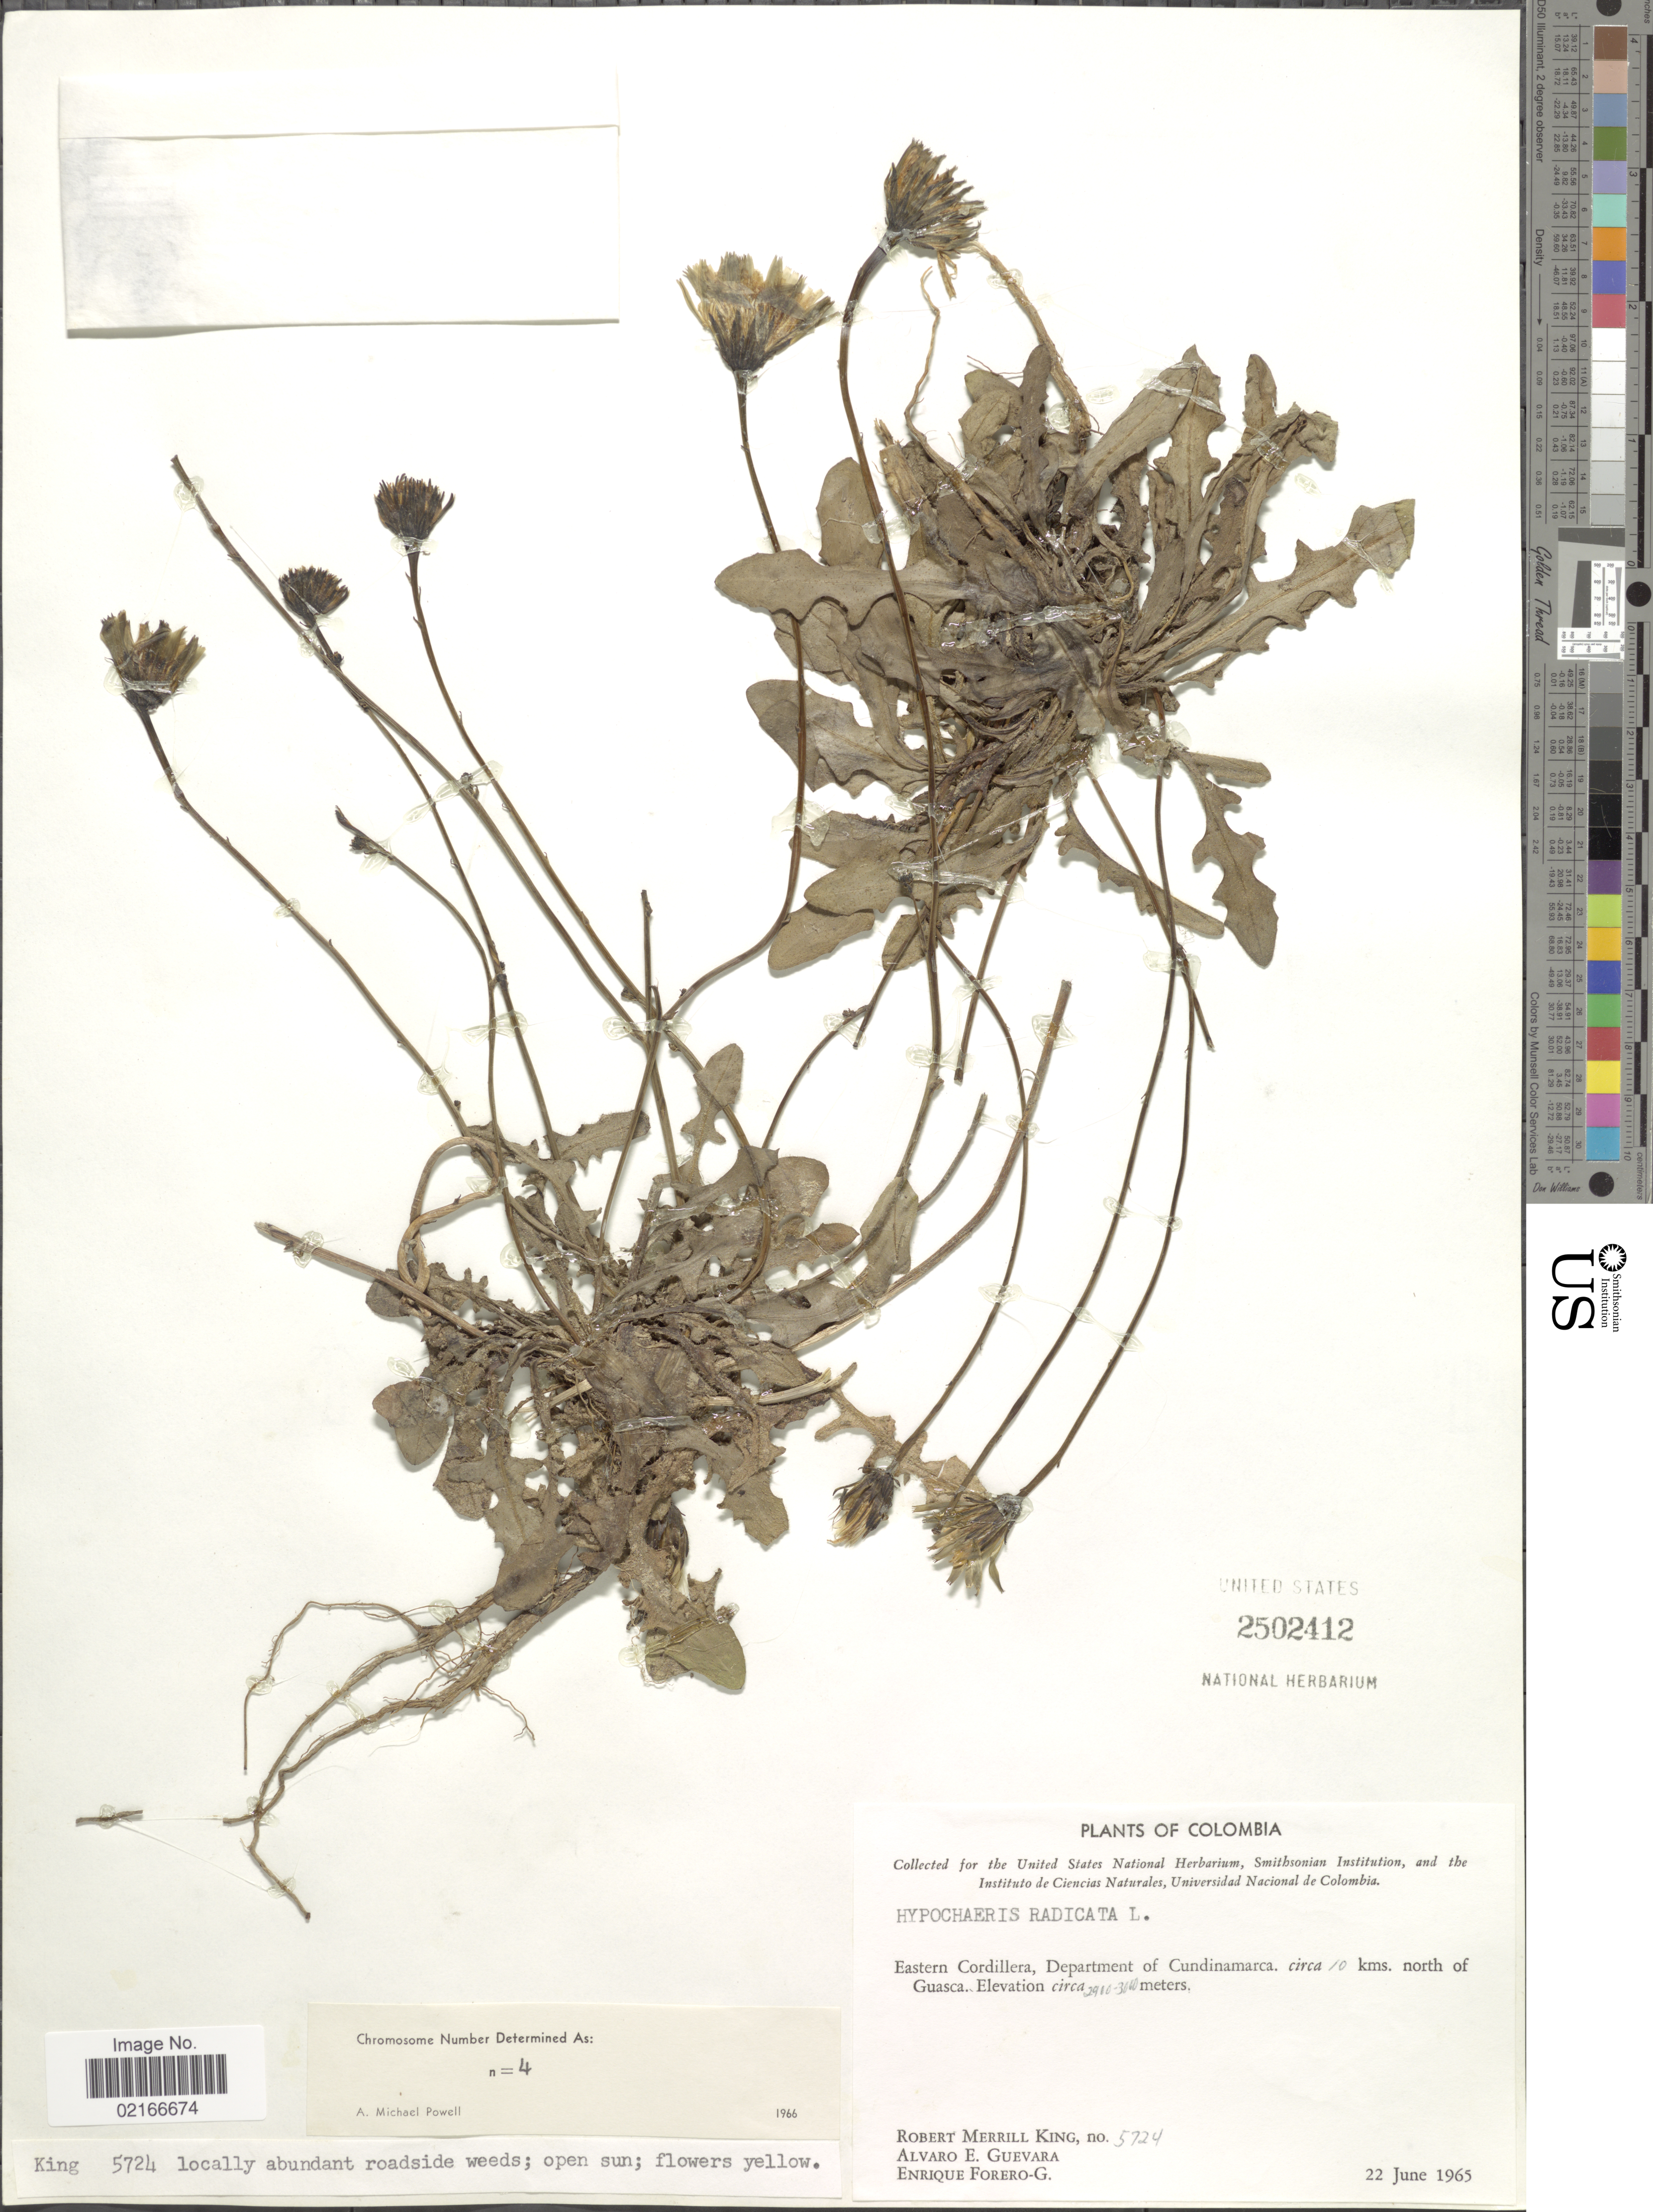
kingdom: Plantae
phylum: Tracheophyta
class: Magnoliopsida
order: Asterales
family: Asteraceae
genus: Hypochaeris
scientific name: Hypochaeris radicata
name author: L.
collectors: R. M. King, A. E. Guevara & E. Forero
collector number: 5724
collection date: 1965-06-22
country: Colombia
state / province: Cundinamarca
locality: Eastern Cordillera, circa 10 kms. north of Guasca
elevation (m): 2900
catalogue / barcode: US 2502412